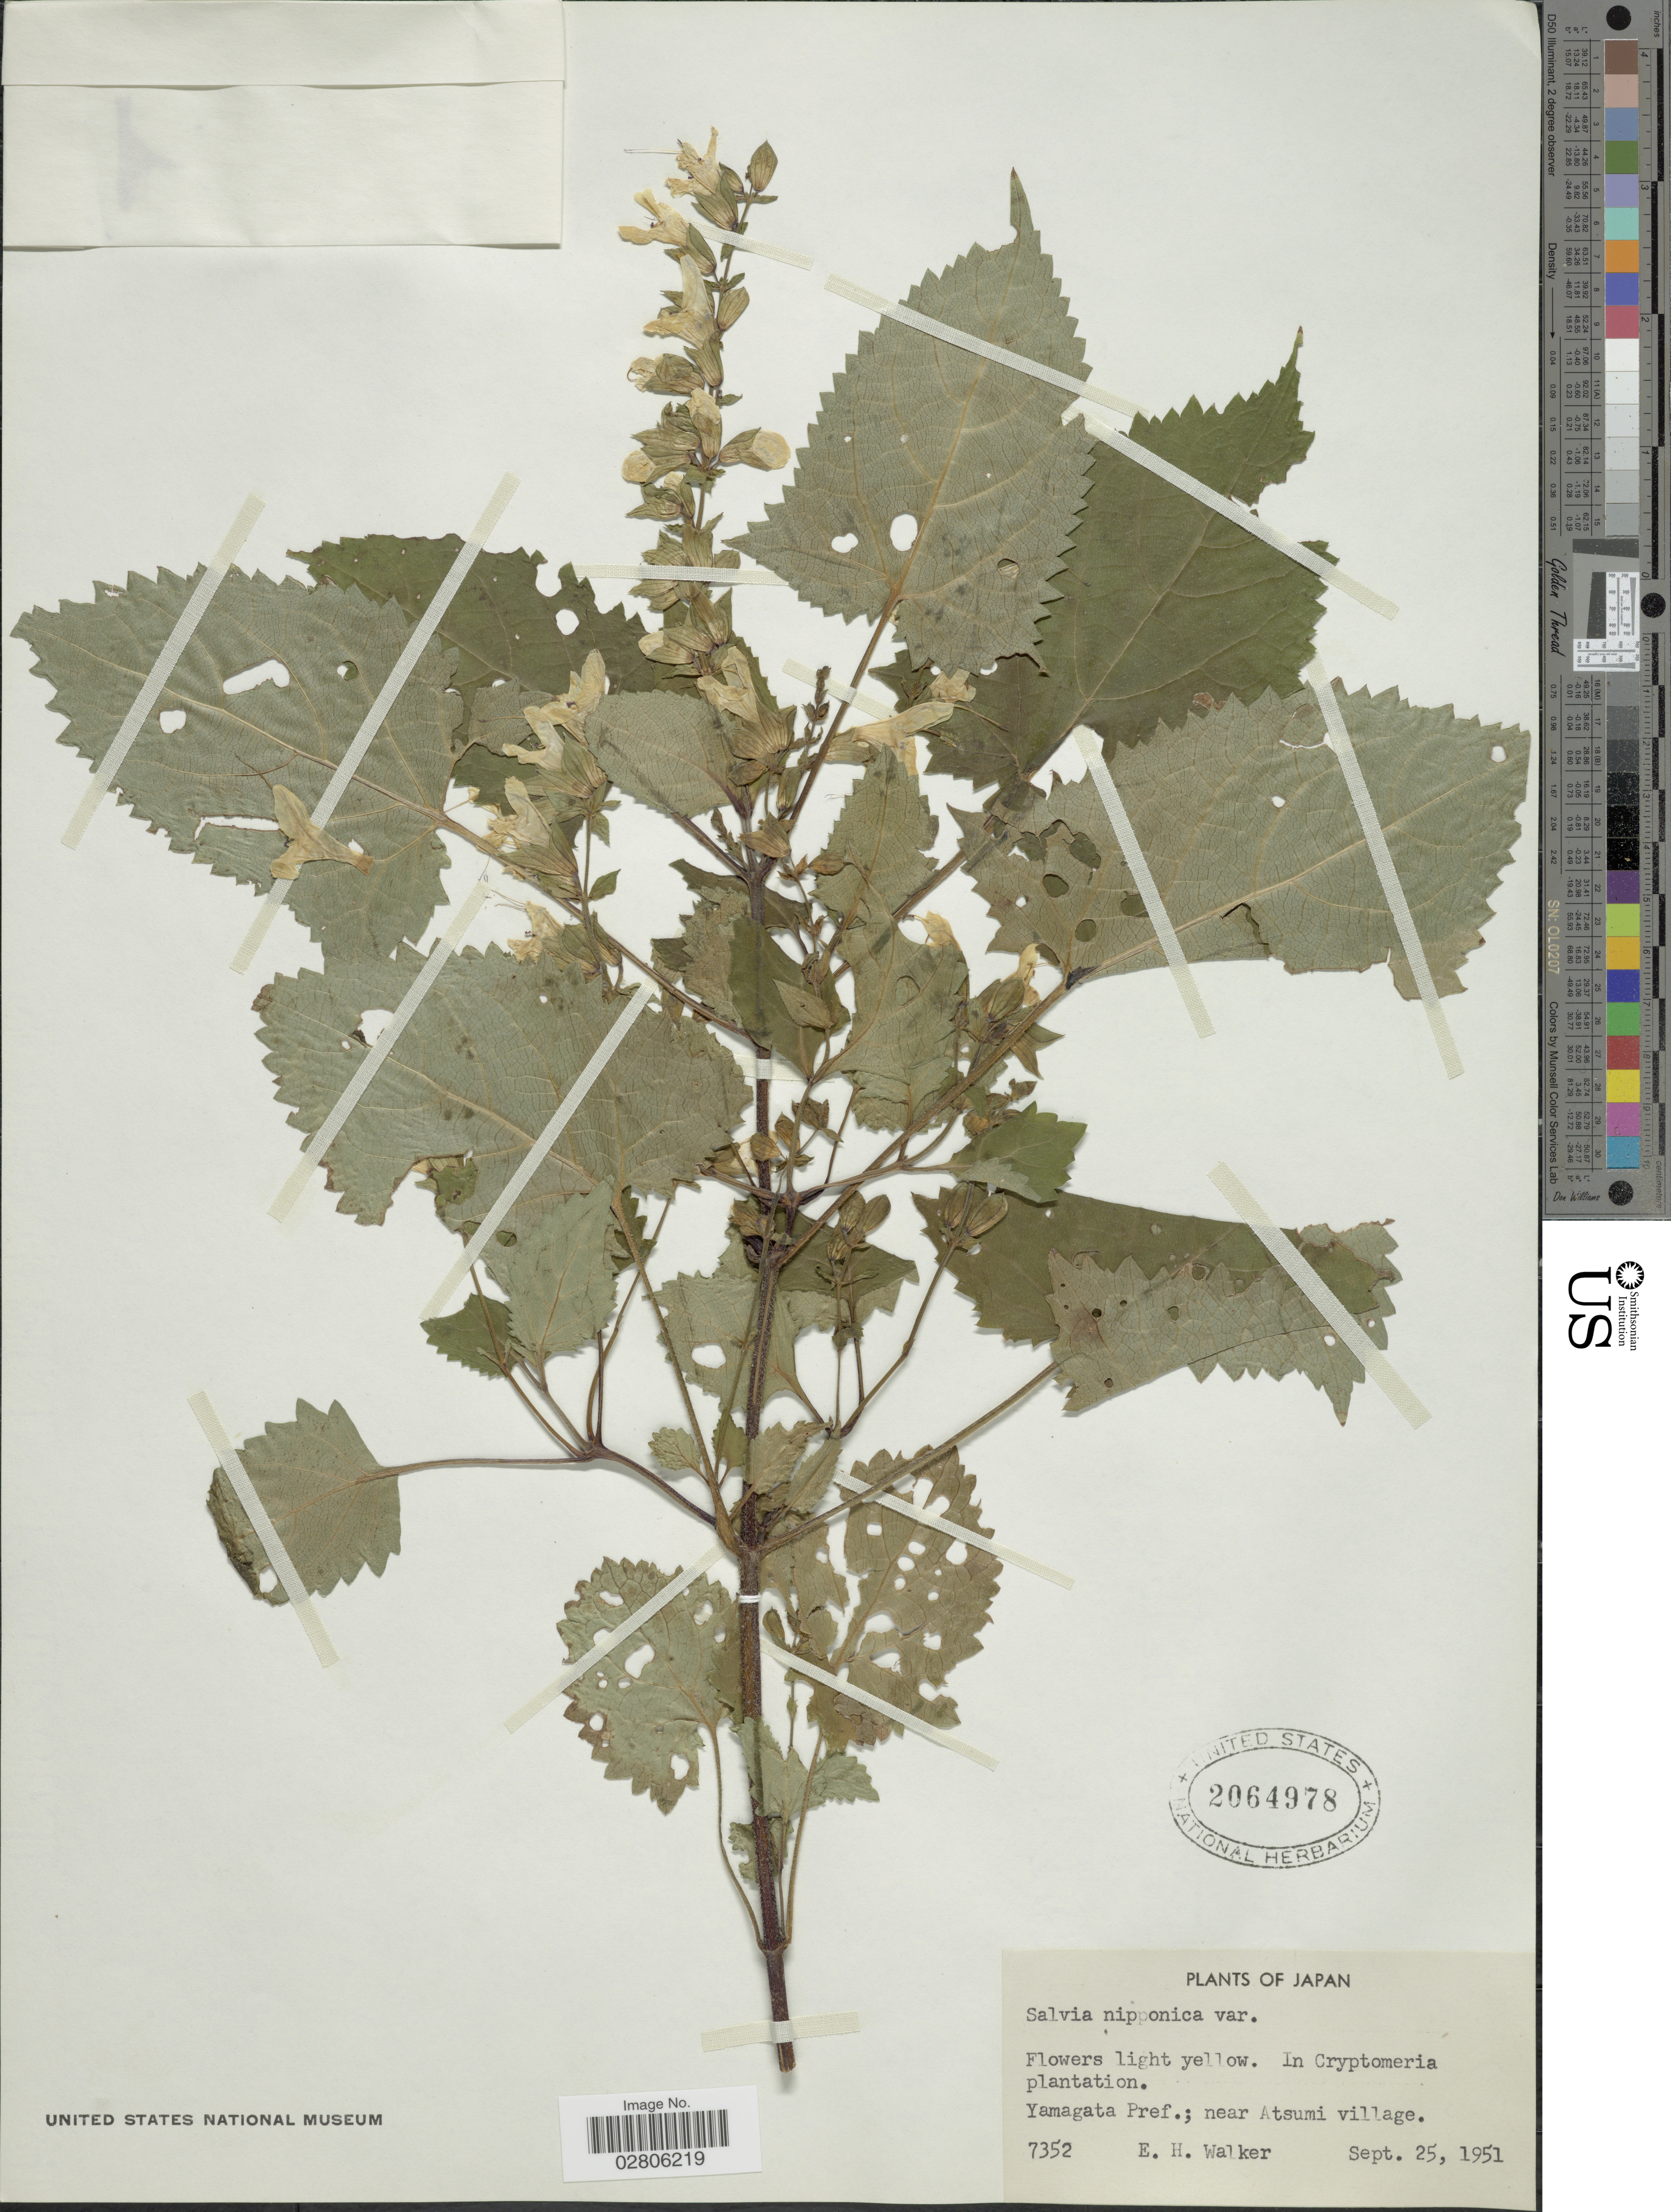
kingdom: Plantae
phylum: Tracheophyta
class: Magnoliopsida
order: Lamiales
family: Lamiaceae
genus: Salvia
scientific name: Salvia nipponica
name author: Miq.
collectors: E. H. Walker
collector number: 7352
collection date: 1951-09-25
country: Japan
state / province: Yamagata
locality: Yamagata Pref., near Atsumi village.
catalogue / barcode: US 2064978